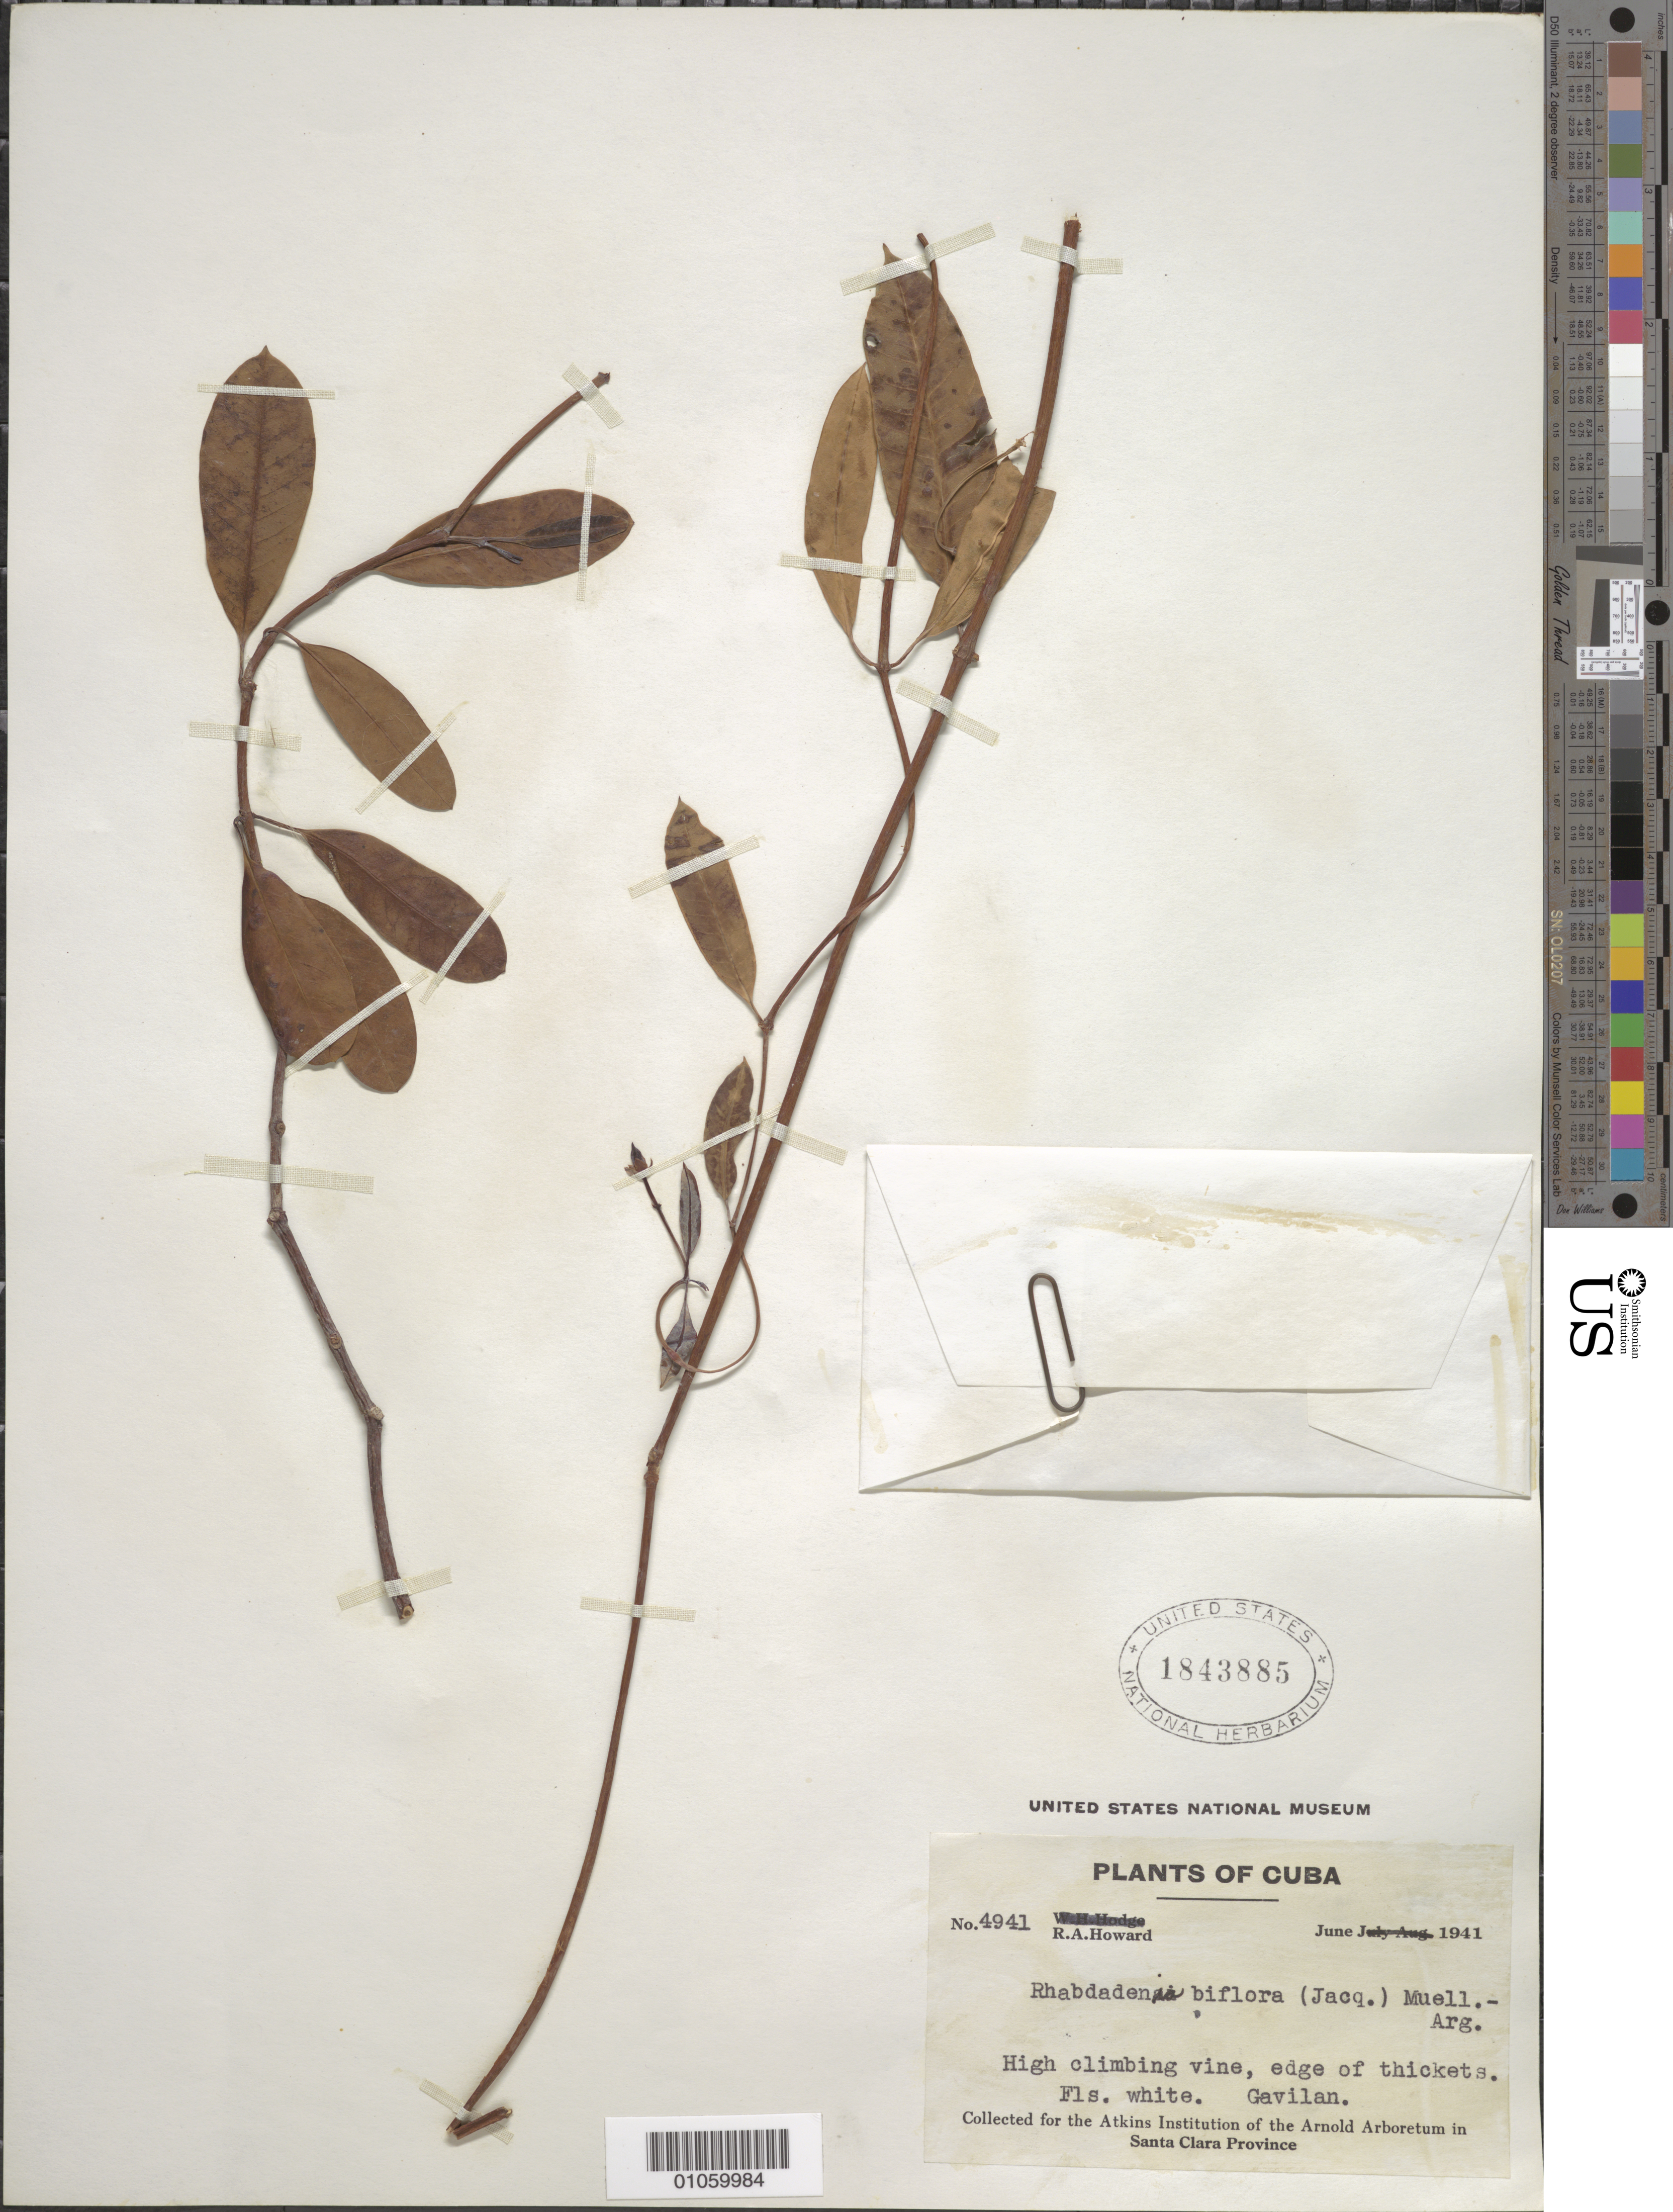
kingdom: Plantae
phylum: Tracheophyta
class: Magnoliopsida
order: Gentianales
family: Apocynaceae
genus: Rhabdadenia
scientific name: Rhabdadenia biflora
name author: (Jacq.) Müll. Arg.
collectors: R. A. Howard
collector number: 4941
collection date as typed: Jun 1941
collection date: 1941-06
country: Cuba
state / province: Villa Clara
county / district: Santa Clara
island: Cuba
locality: Gavilan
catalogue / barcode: US 1843885